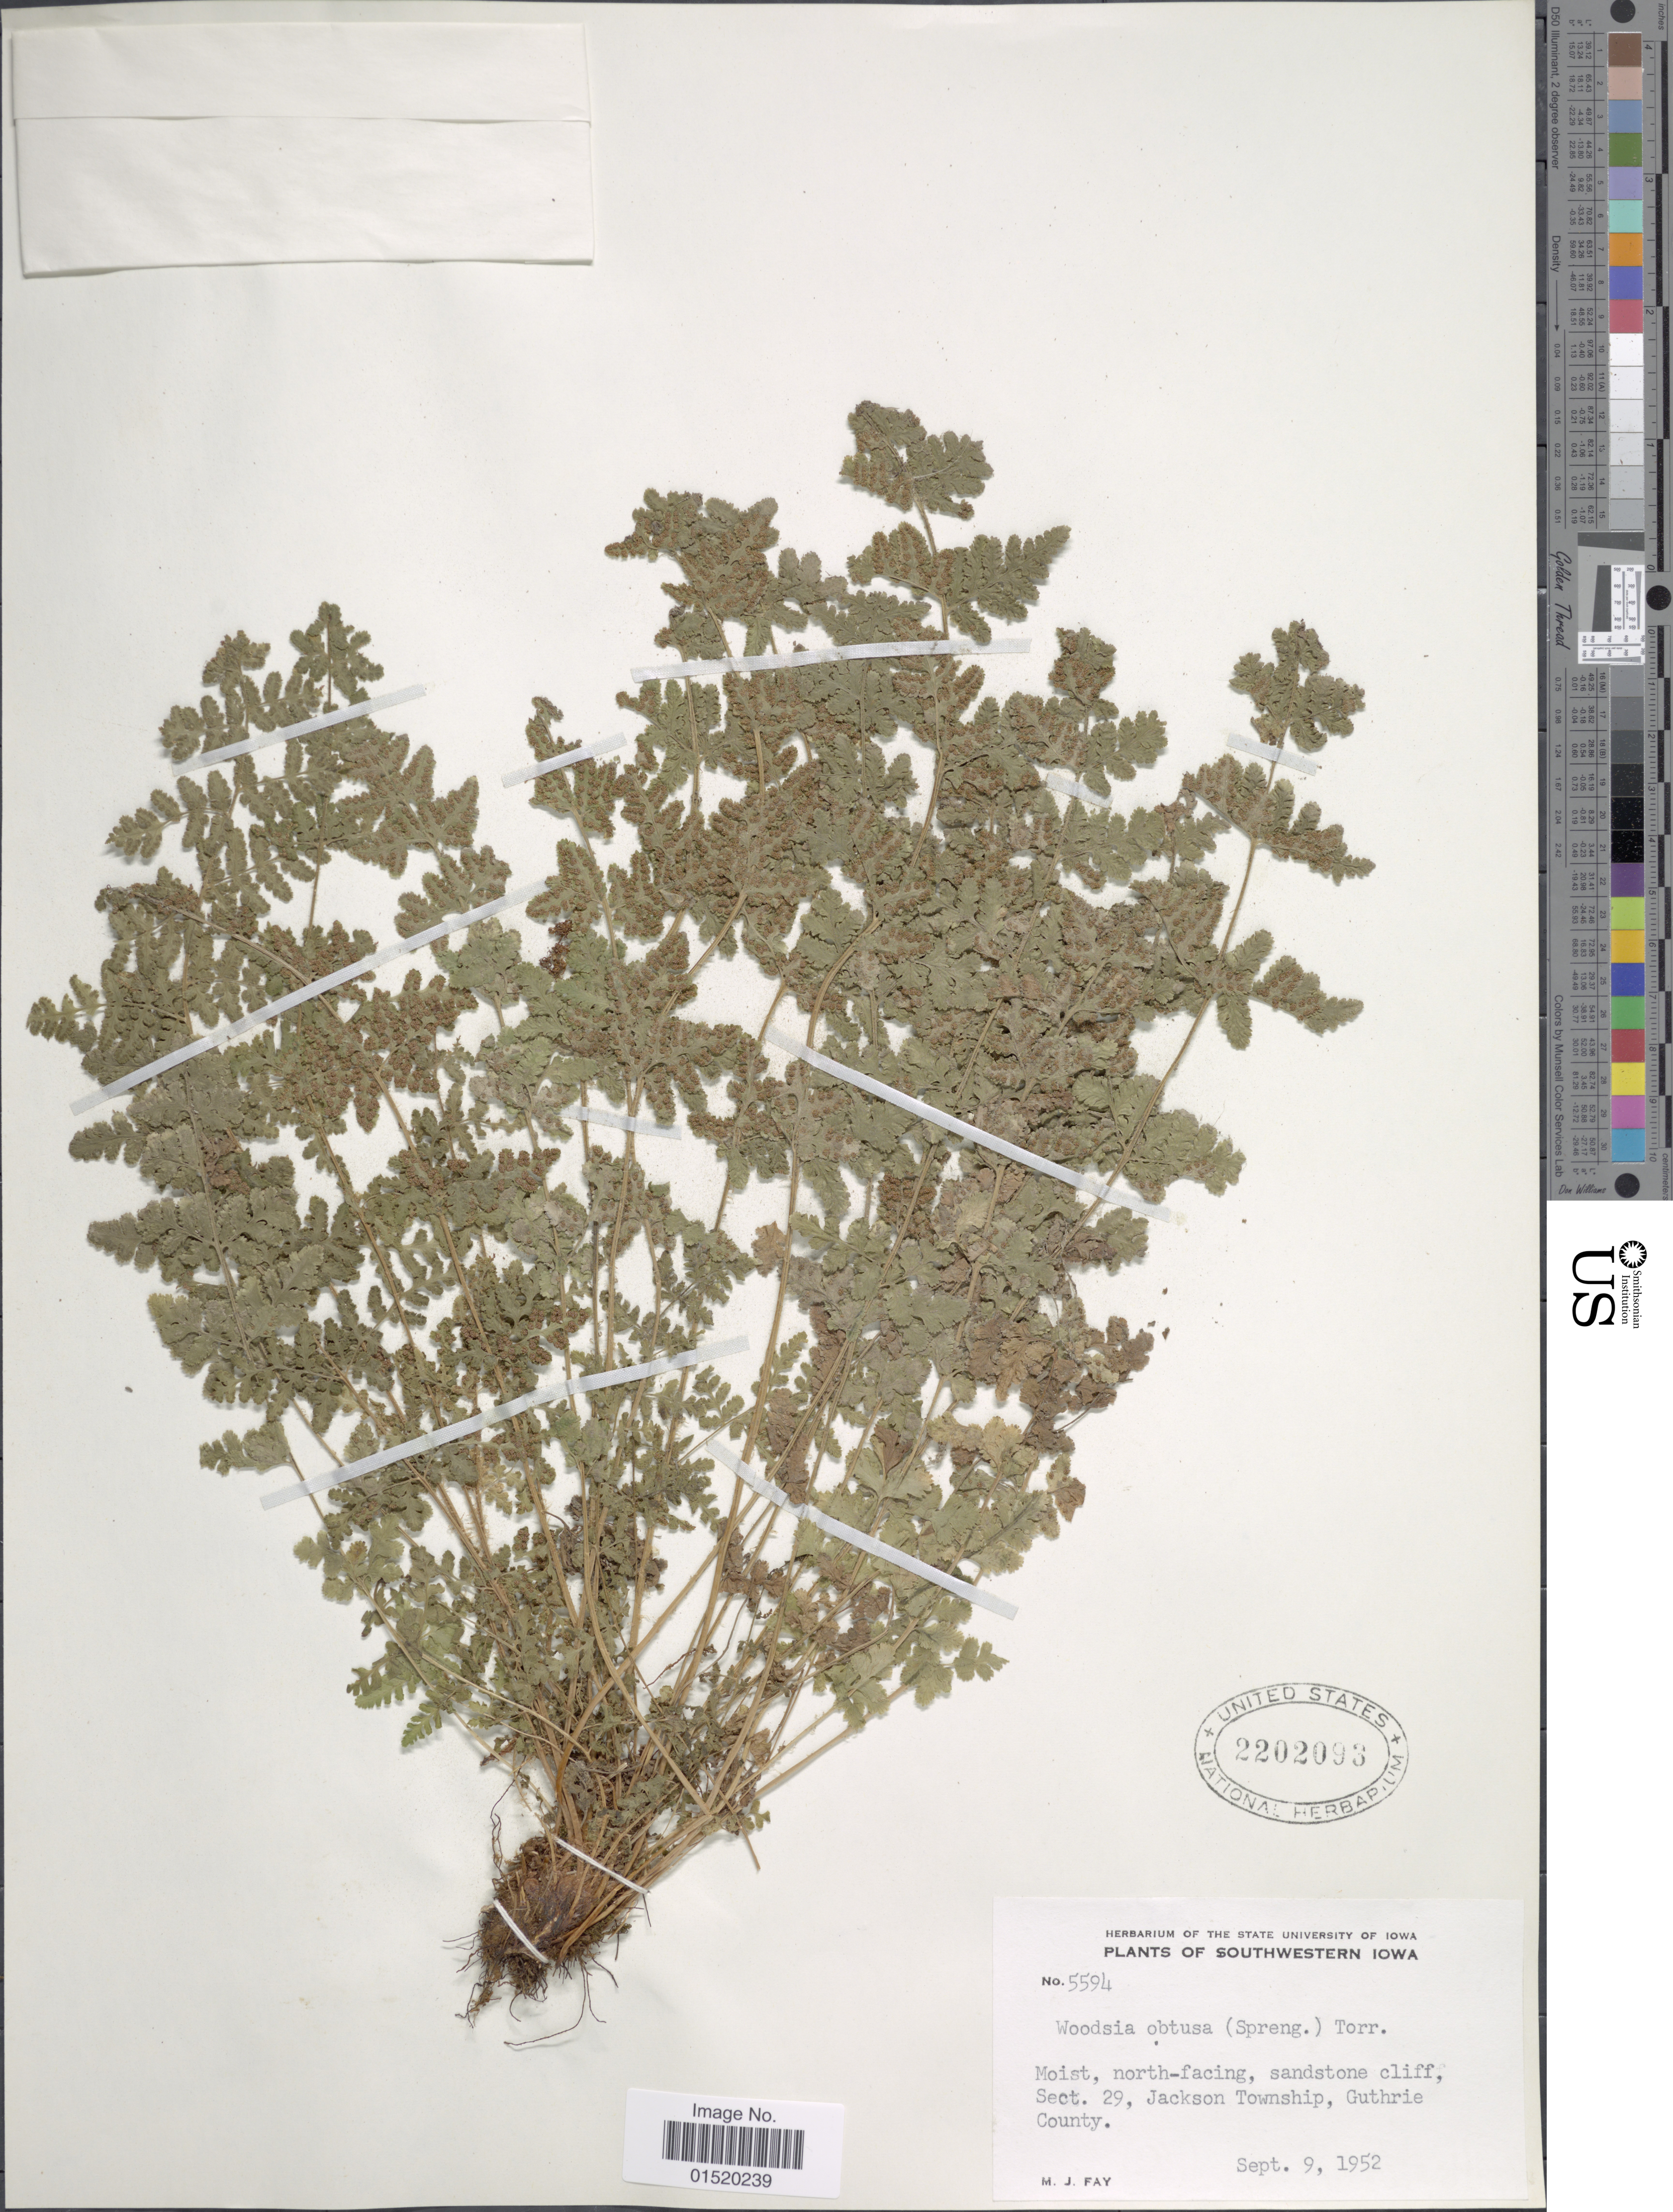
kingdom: Plantae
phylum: Tracheophyta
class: Polypodiopsida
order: Polypodiales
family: Woodsiaceae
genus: Woodsia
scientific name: Woodsia obtusa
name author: (Spreng.) Torr.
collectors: M. Fay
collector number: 5594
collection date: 1952-09-09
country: United States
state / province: Iowa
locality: Southwestern Iowa, Sect. 29, Jackson Township, Guthrie County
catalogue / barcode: US 2202093